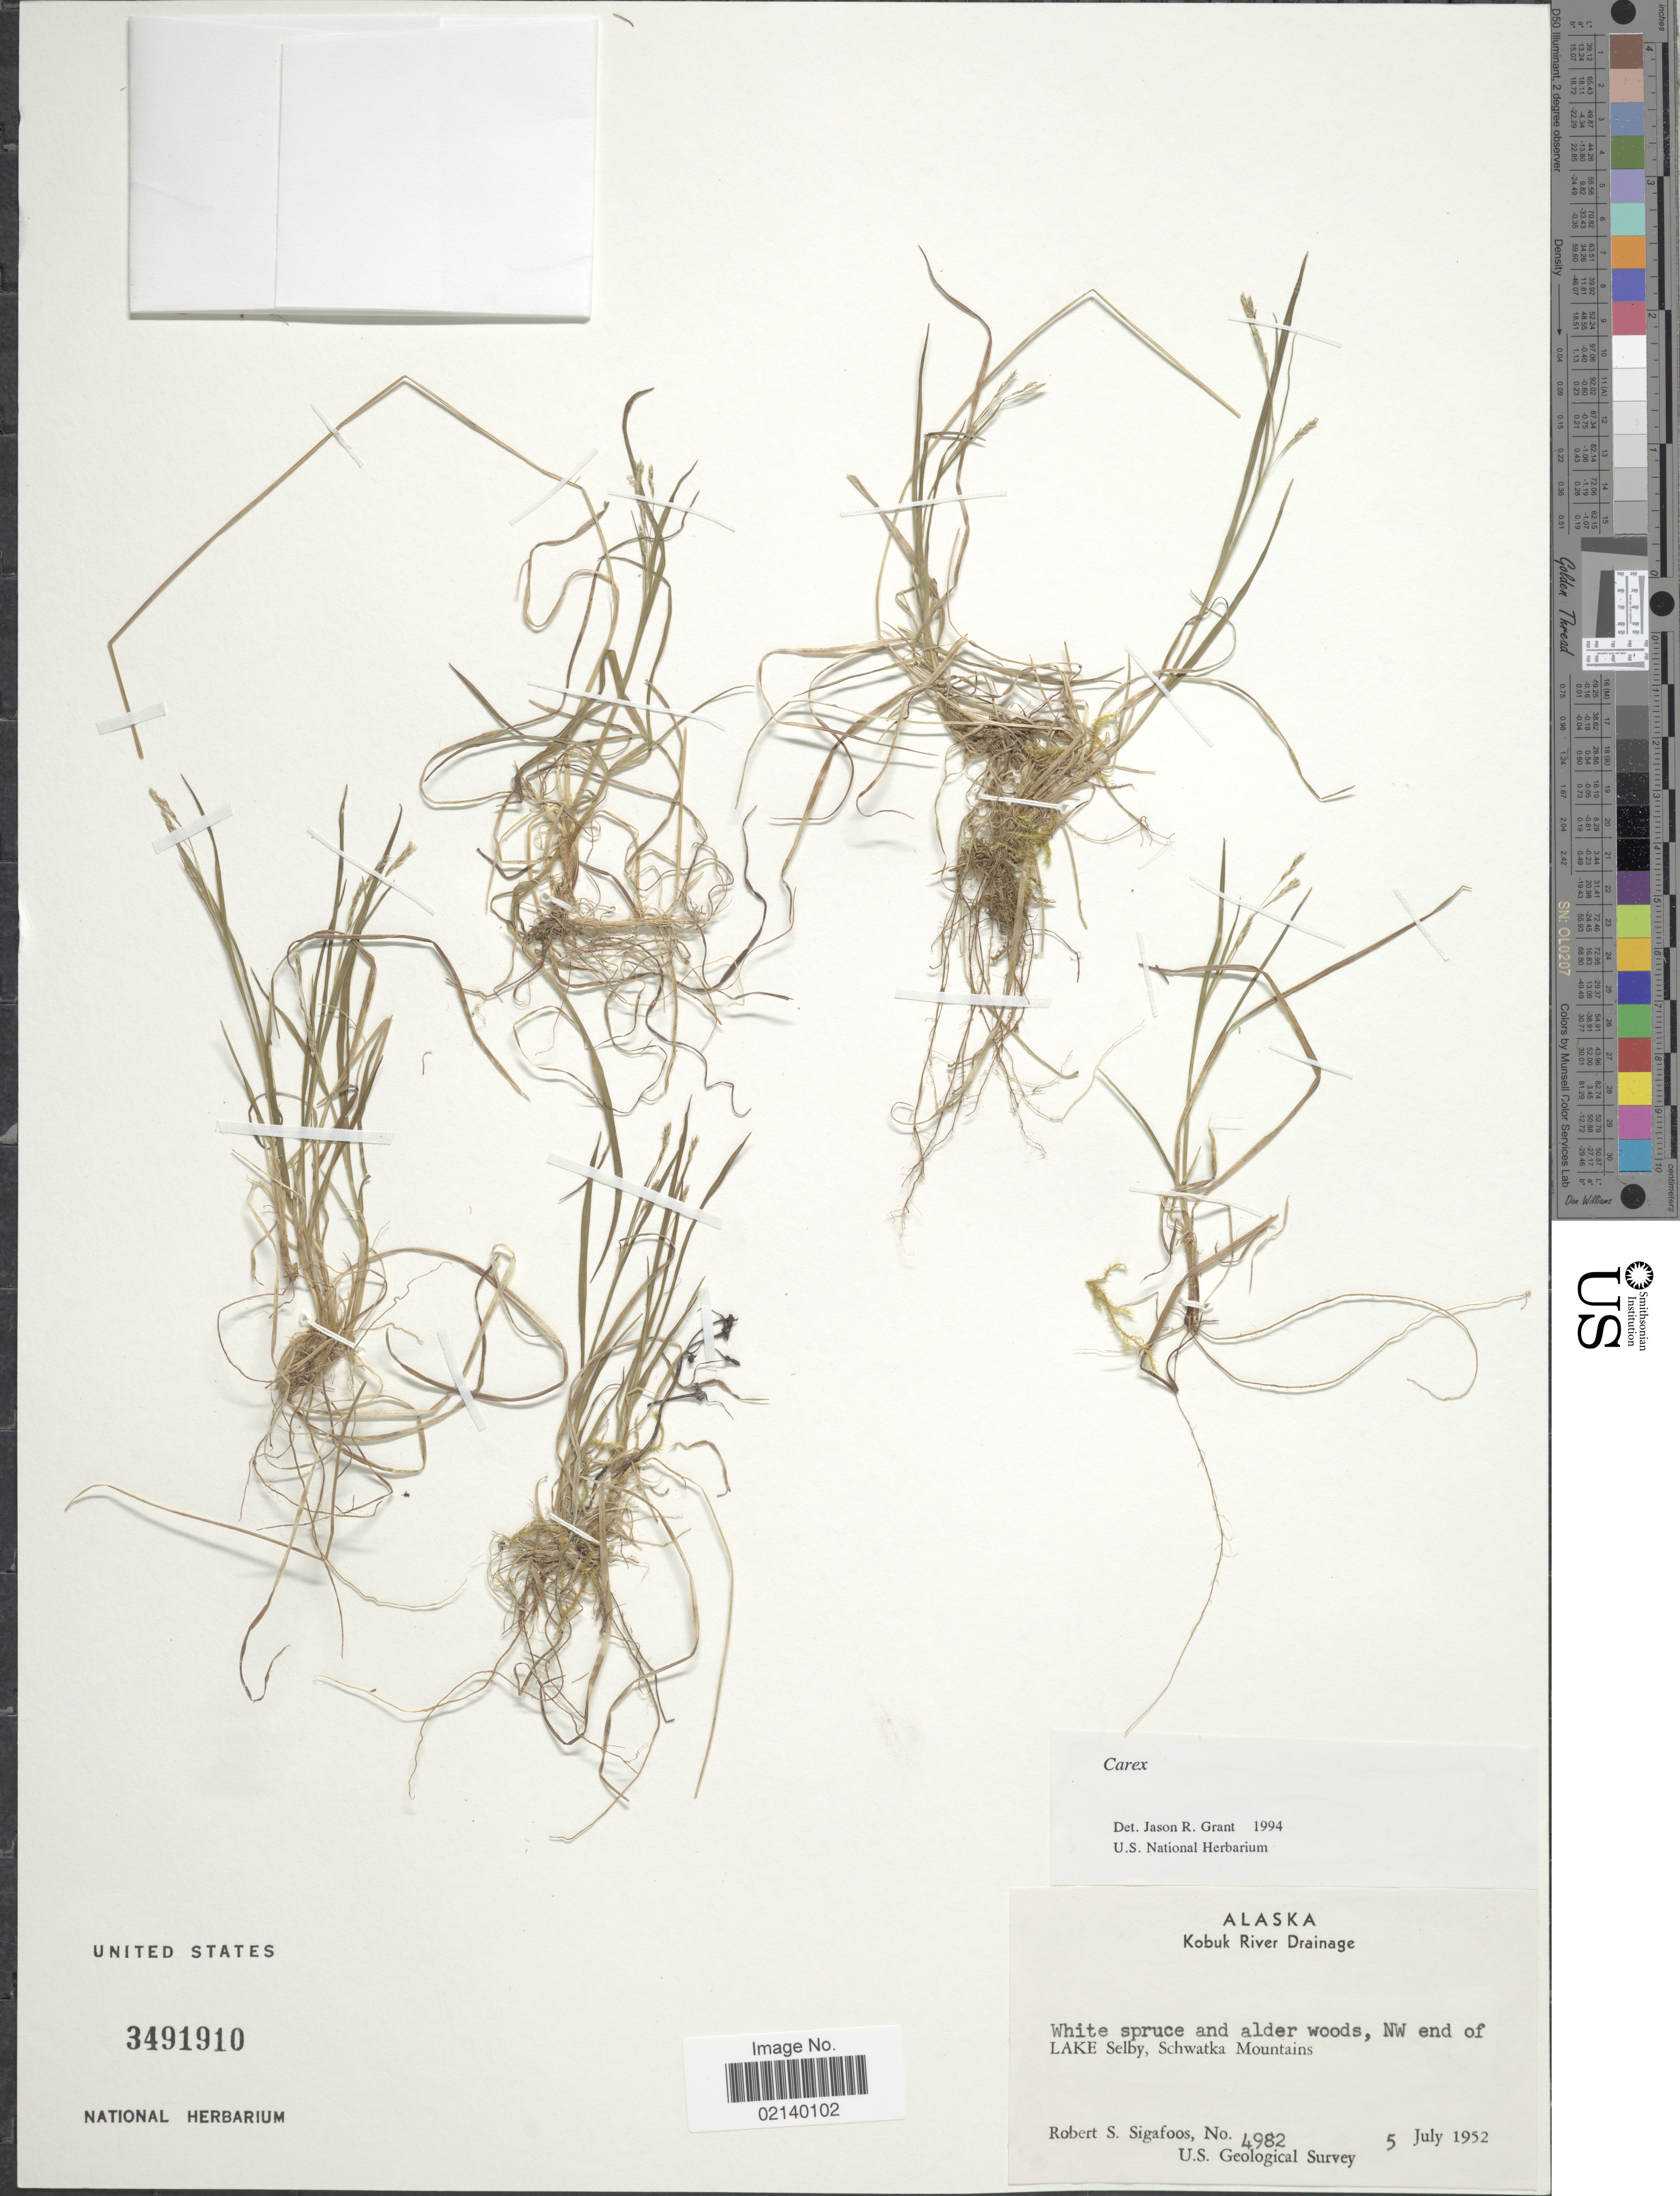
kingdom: Plantae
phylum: Tracheophyta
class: Liliopsida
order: Poales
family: Cyperaceae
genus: Carex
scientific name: Carex sp.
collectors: R. Sigafoos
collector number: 4982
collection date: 1952-07-05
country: United States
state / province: Alaska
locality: Kobuk River Drainage, white spruce and alder woods, NW end of Lake Selby, Schwatka Mountains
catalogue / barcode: US 3491910